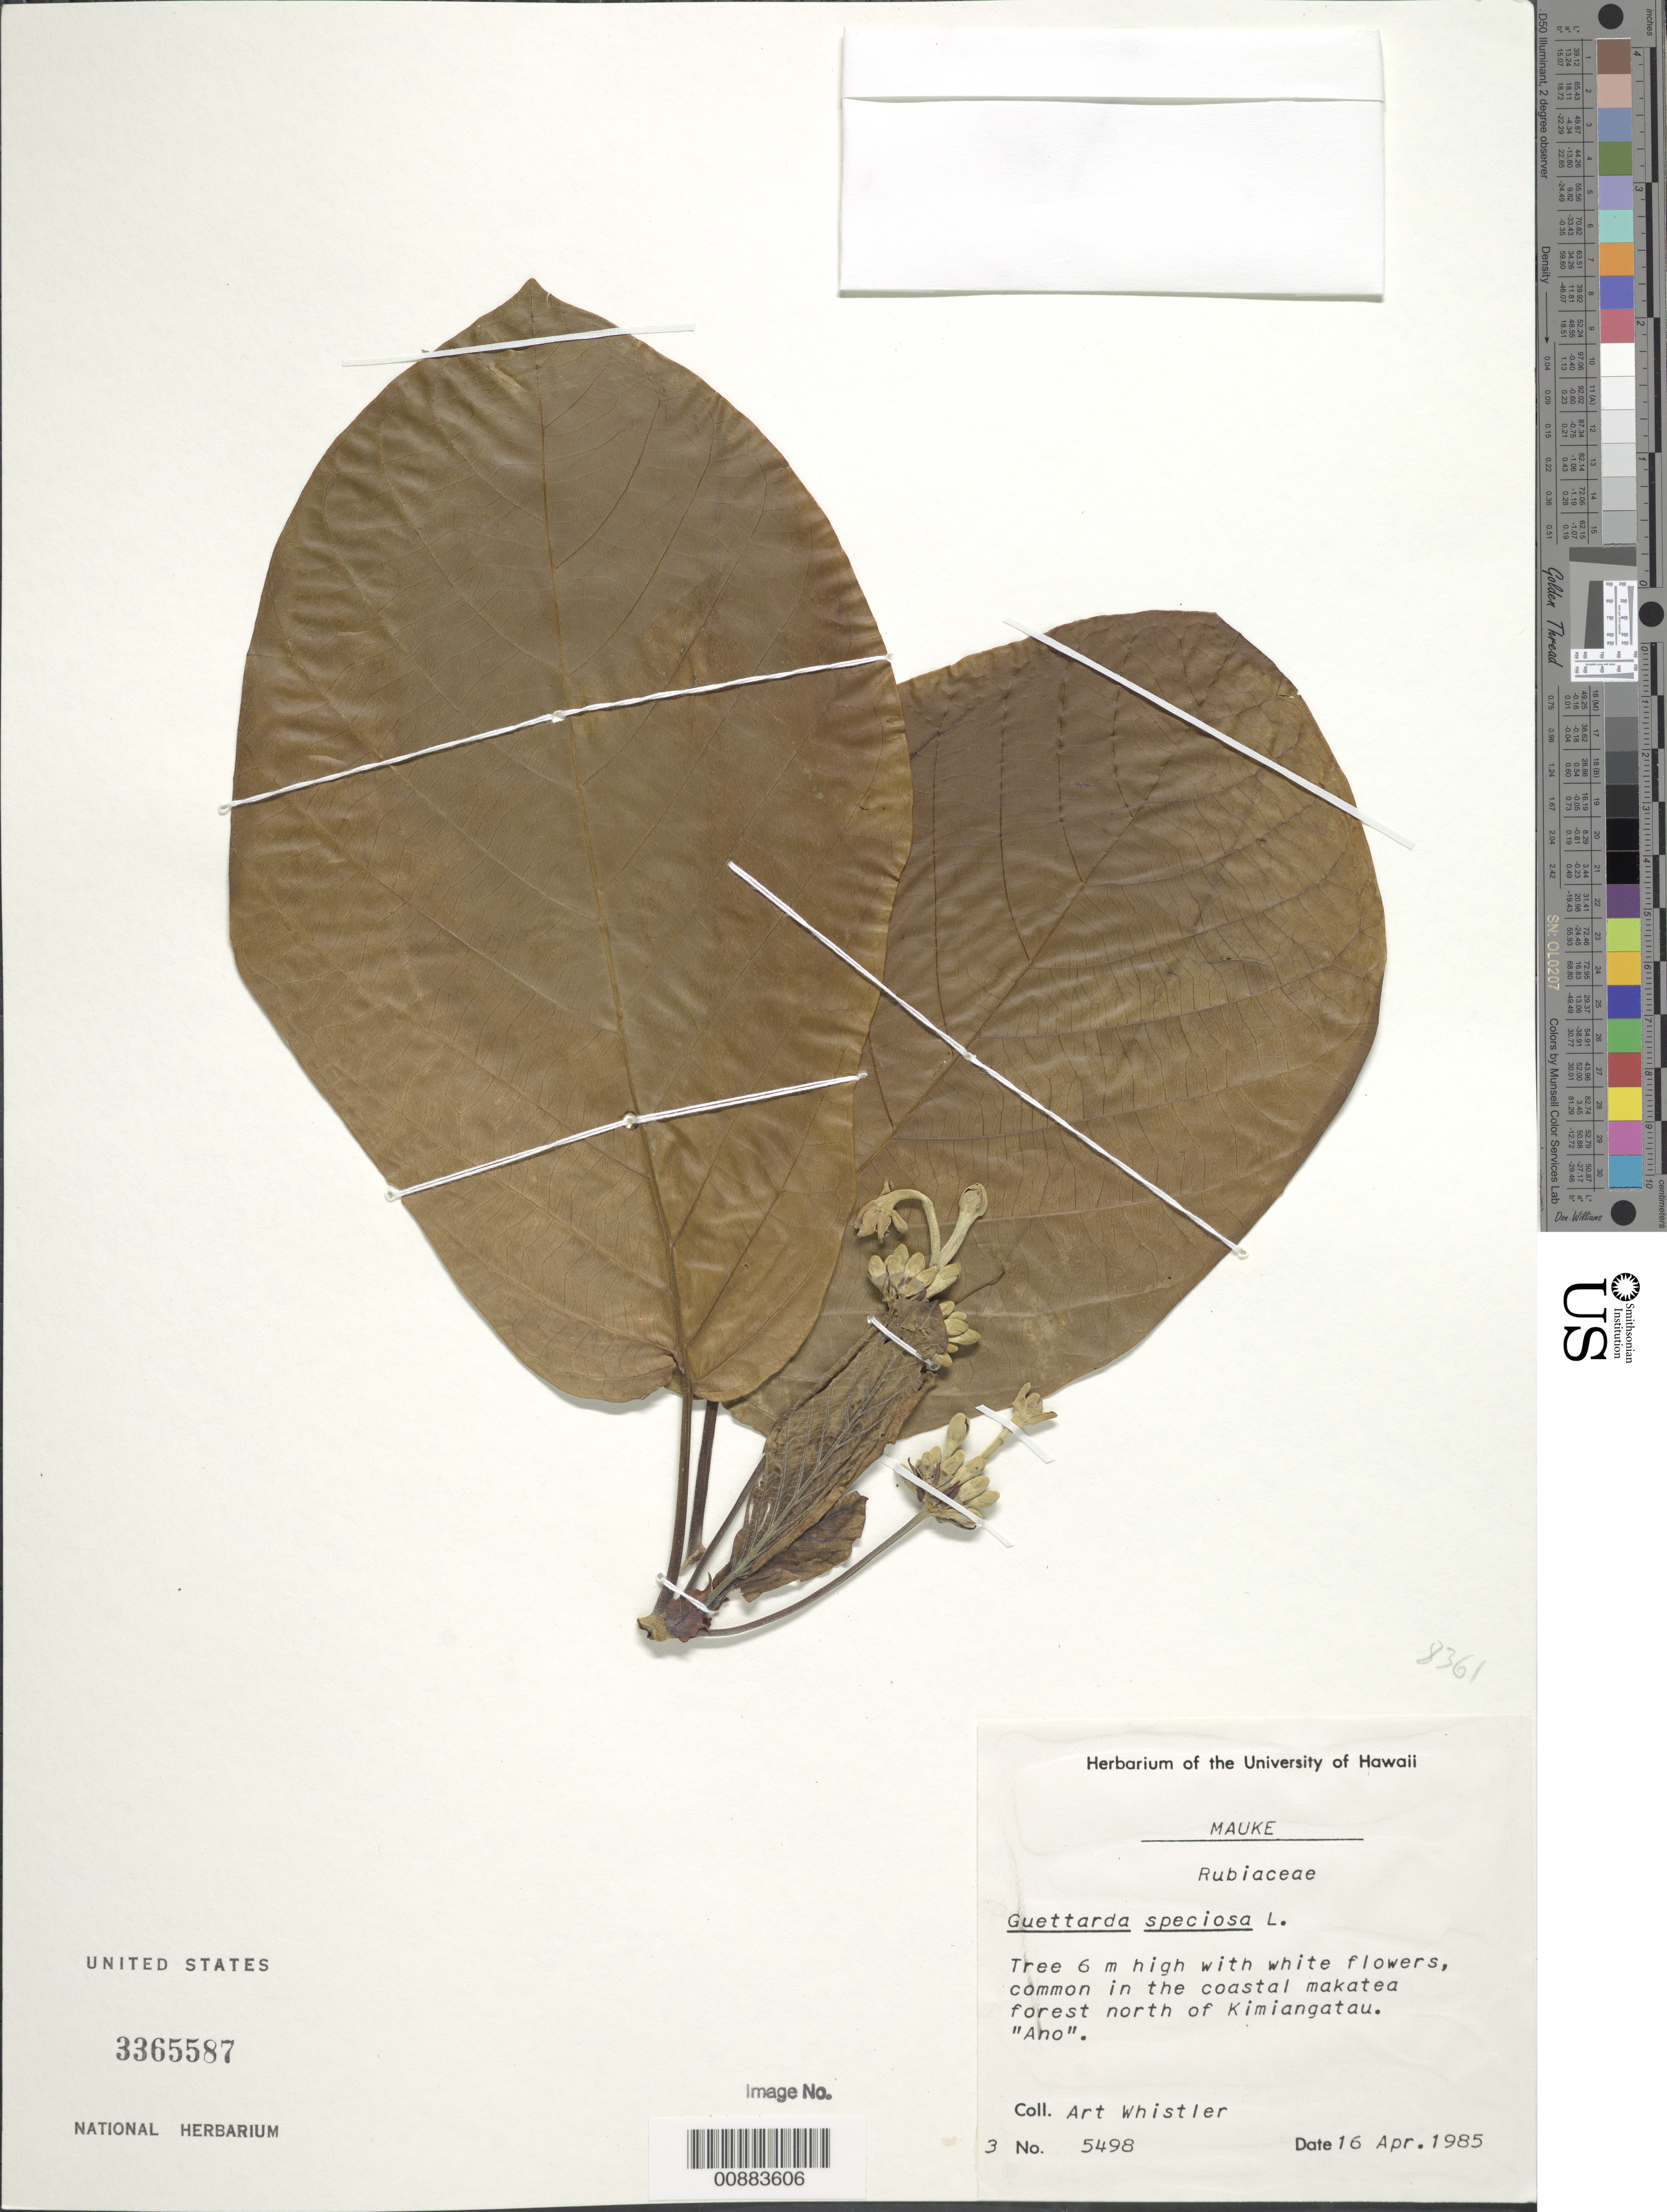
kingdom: Plantae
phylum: Tracheophyta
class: Magnoliopsida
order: Gentianales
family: Rubiaceae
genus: Guettarda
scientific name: Guettarda speciosa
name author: L.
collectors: A. Whistler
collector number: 5498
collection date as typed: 16 Apr 1985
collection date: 1985-04-16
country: Cook Islands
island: Mauke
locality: Ulu - coastal makatea forest N of Kimiangatau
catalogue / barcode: US 3365587